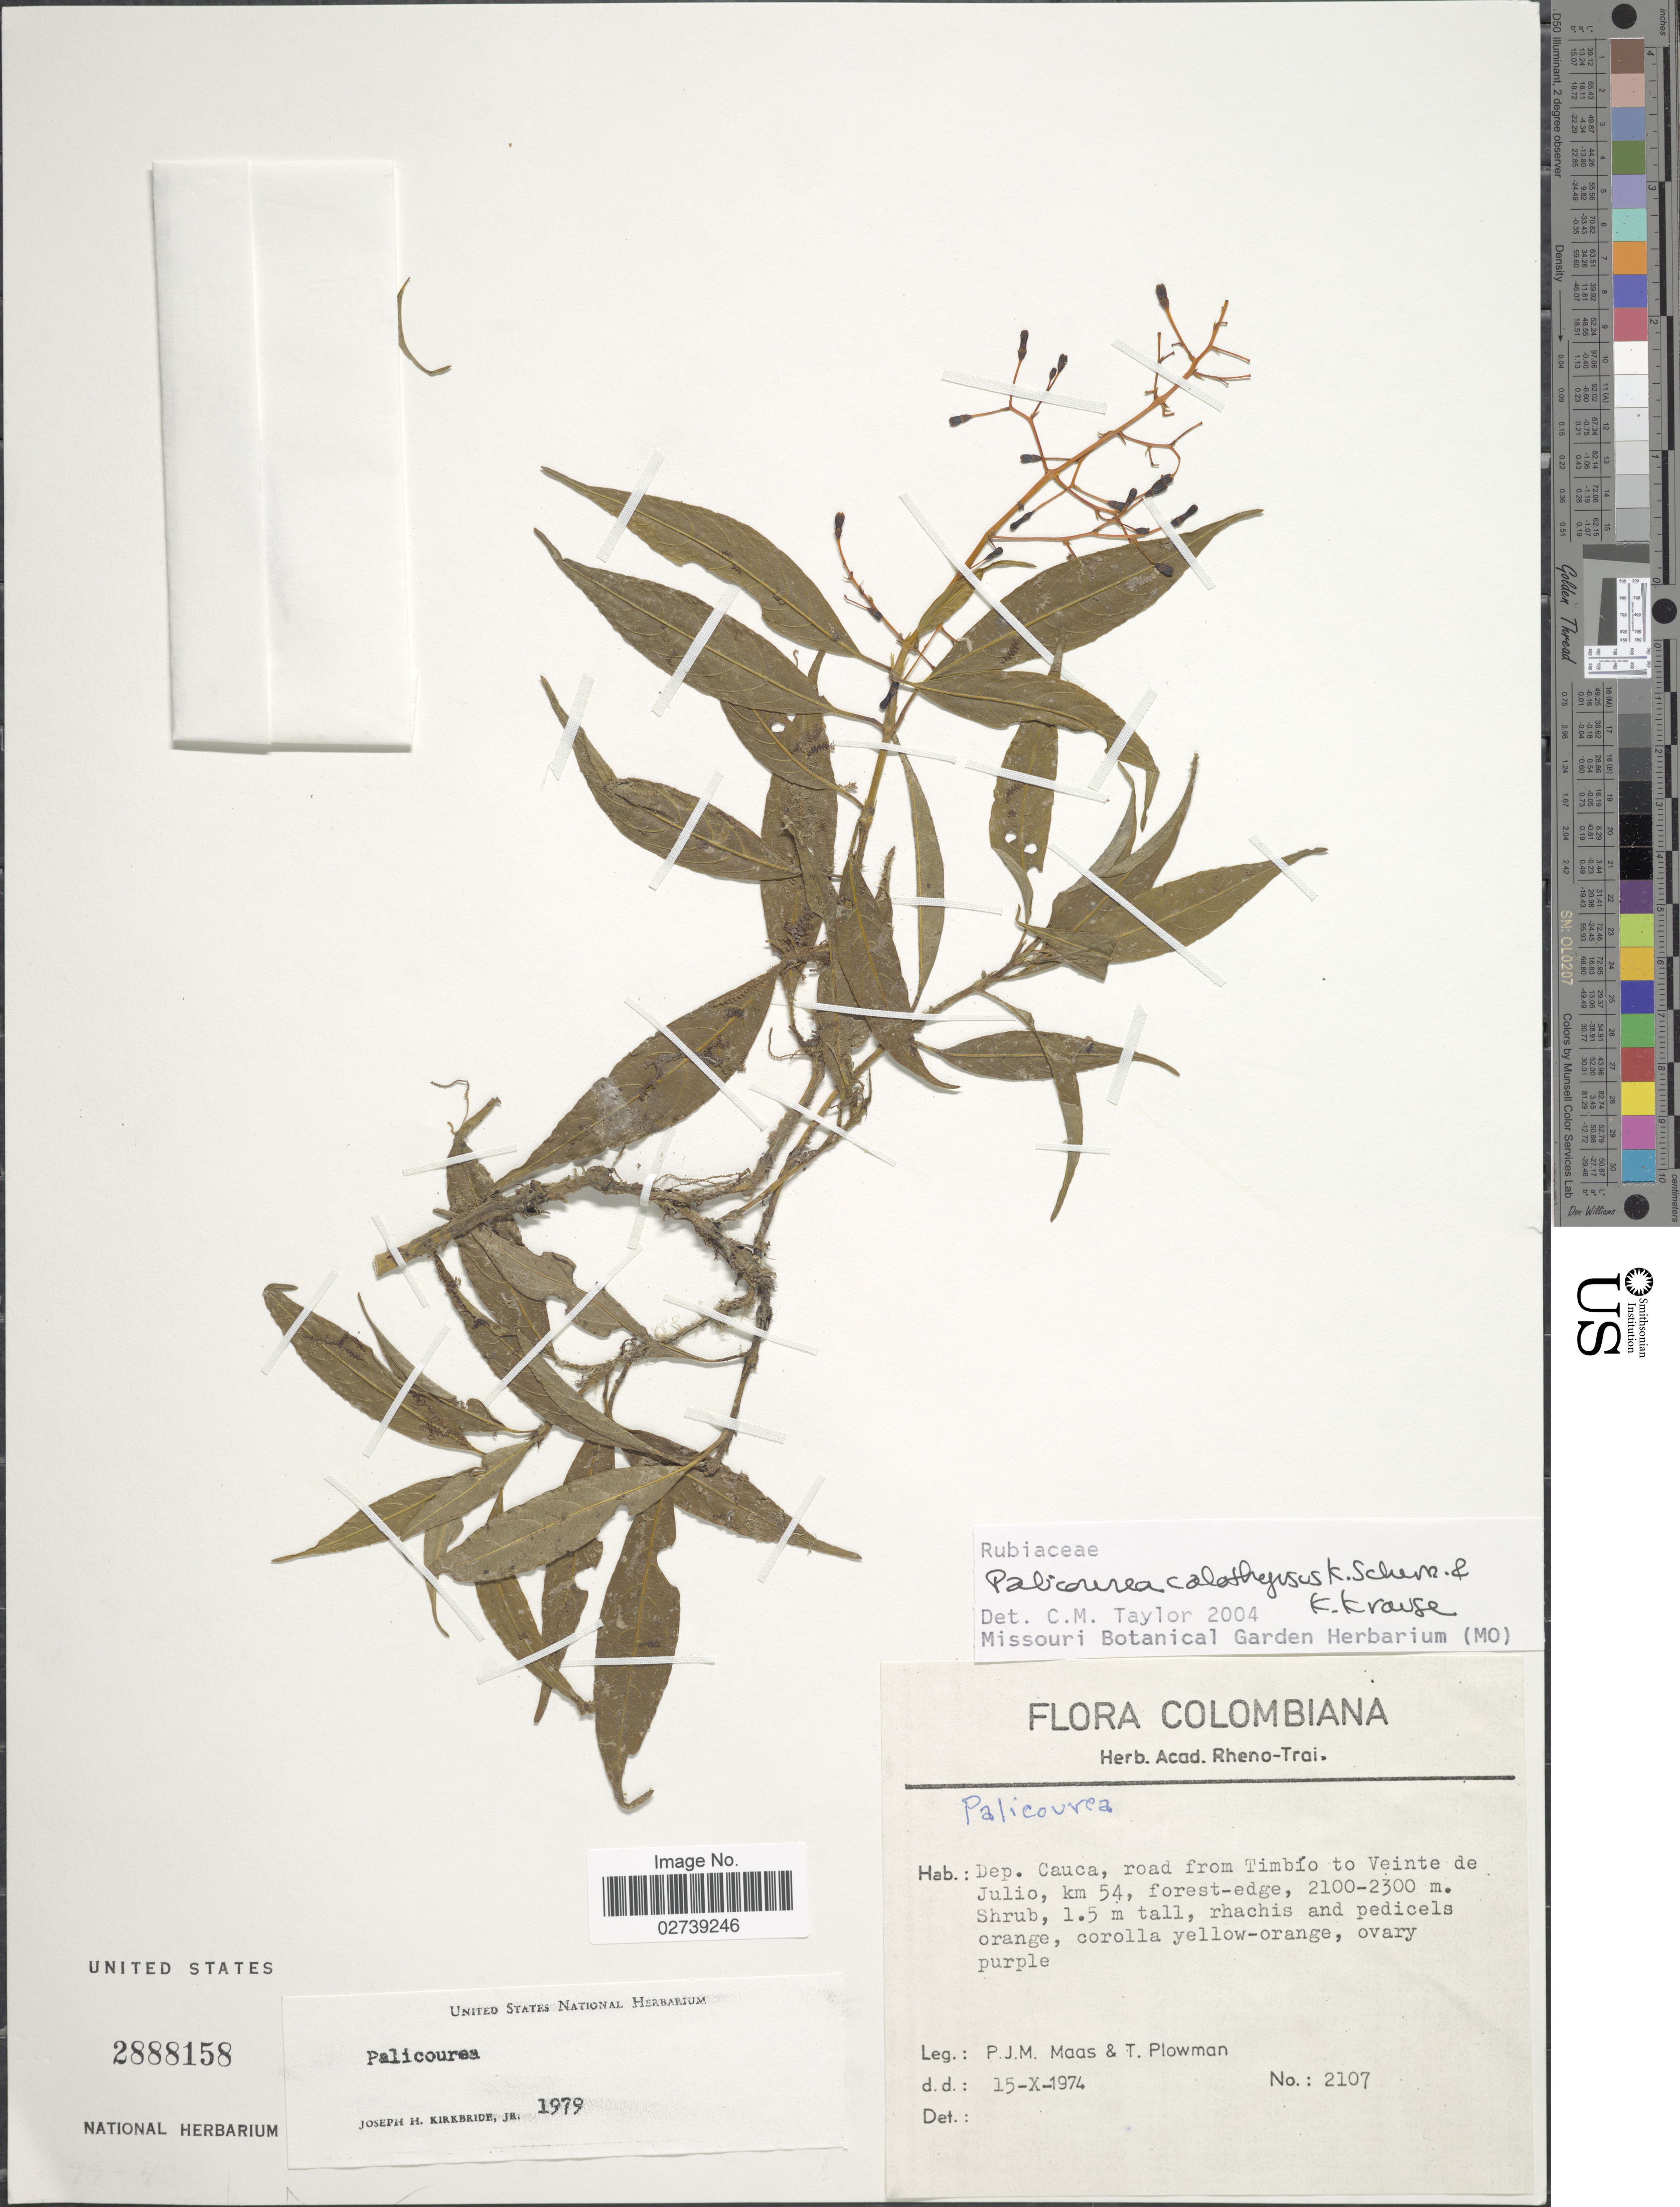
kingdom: Plantae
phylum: Tracheophyta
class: Magnoliopsida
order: Gentianales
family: Rubiaceae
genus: Palicourea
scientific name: Palicourea calothyrsus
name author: K. Schum. & K. Krause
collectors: P. Maas & T. Plowman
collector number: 2107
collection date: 1974-10-15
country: Colombia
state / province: Cauca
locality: Dep. Cauca, road from Timbío to Veinte de Julio, km 54, forest-edge.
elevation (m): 2100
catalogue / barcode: US 2888158